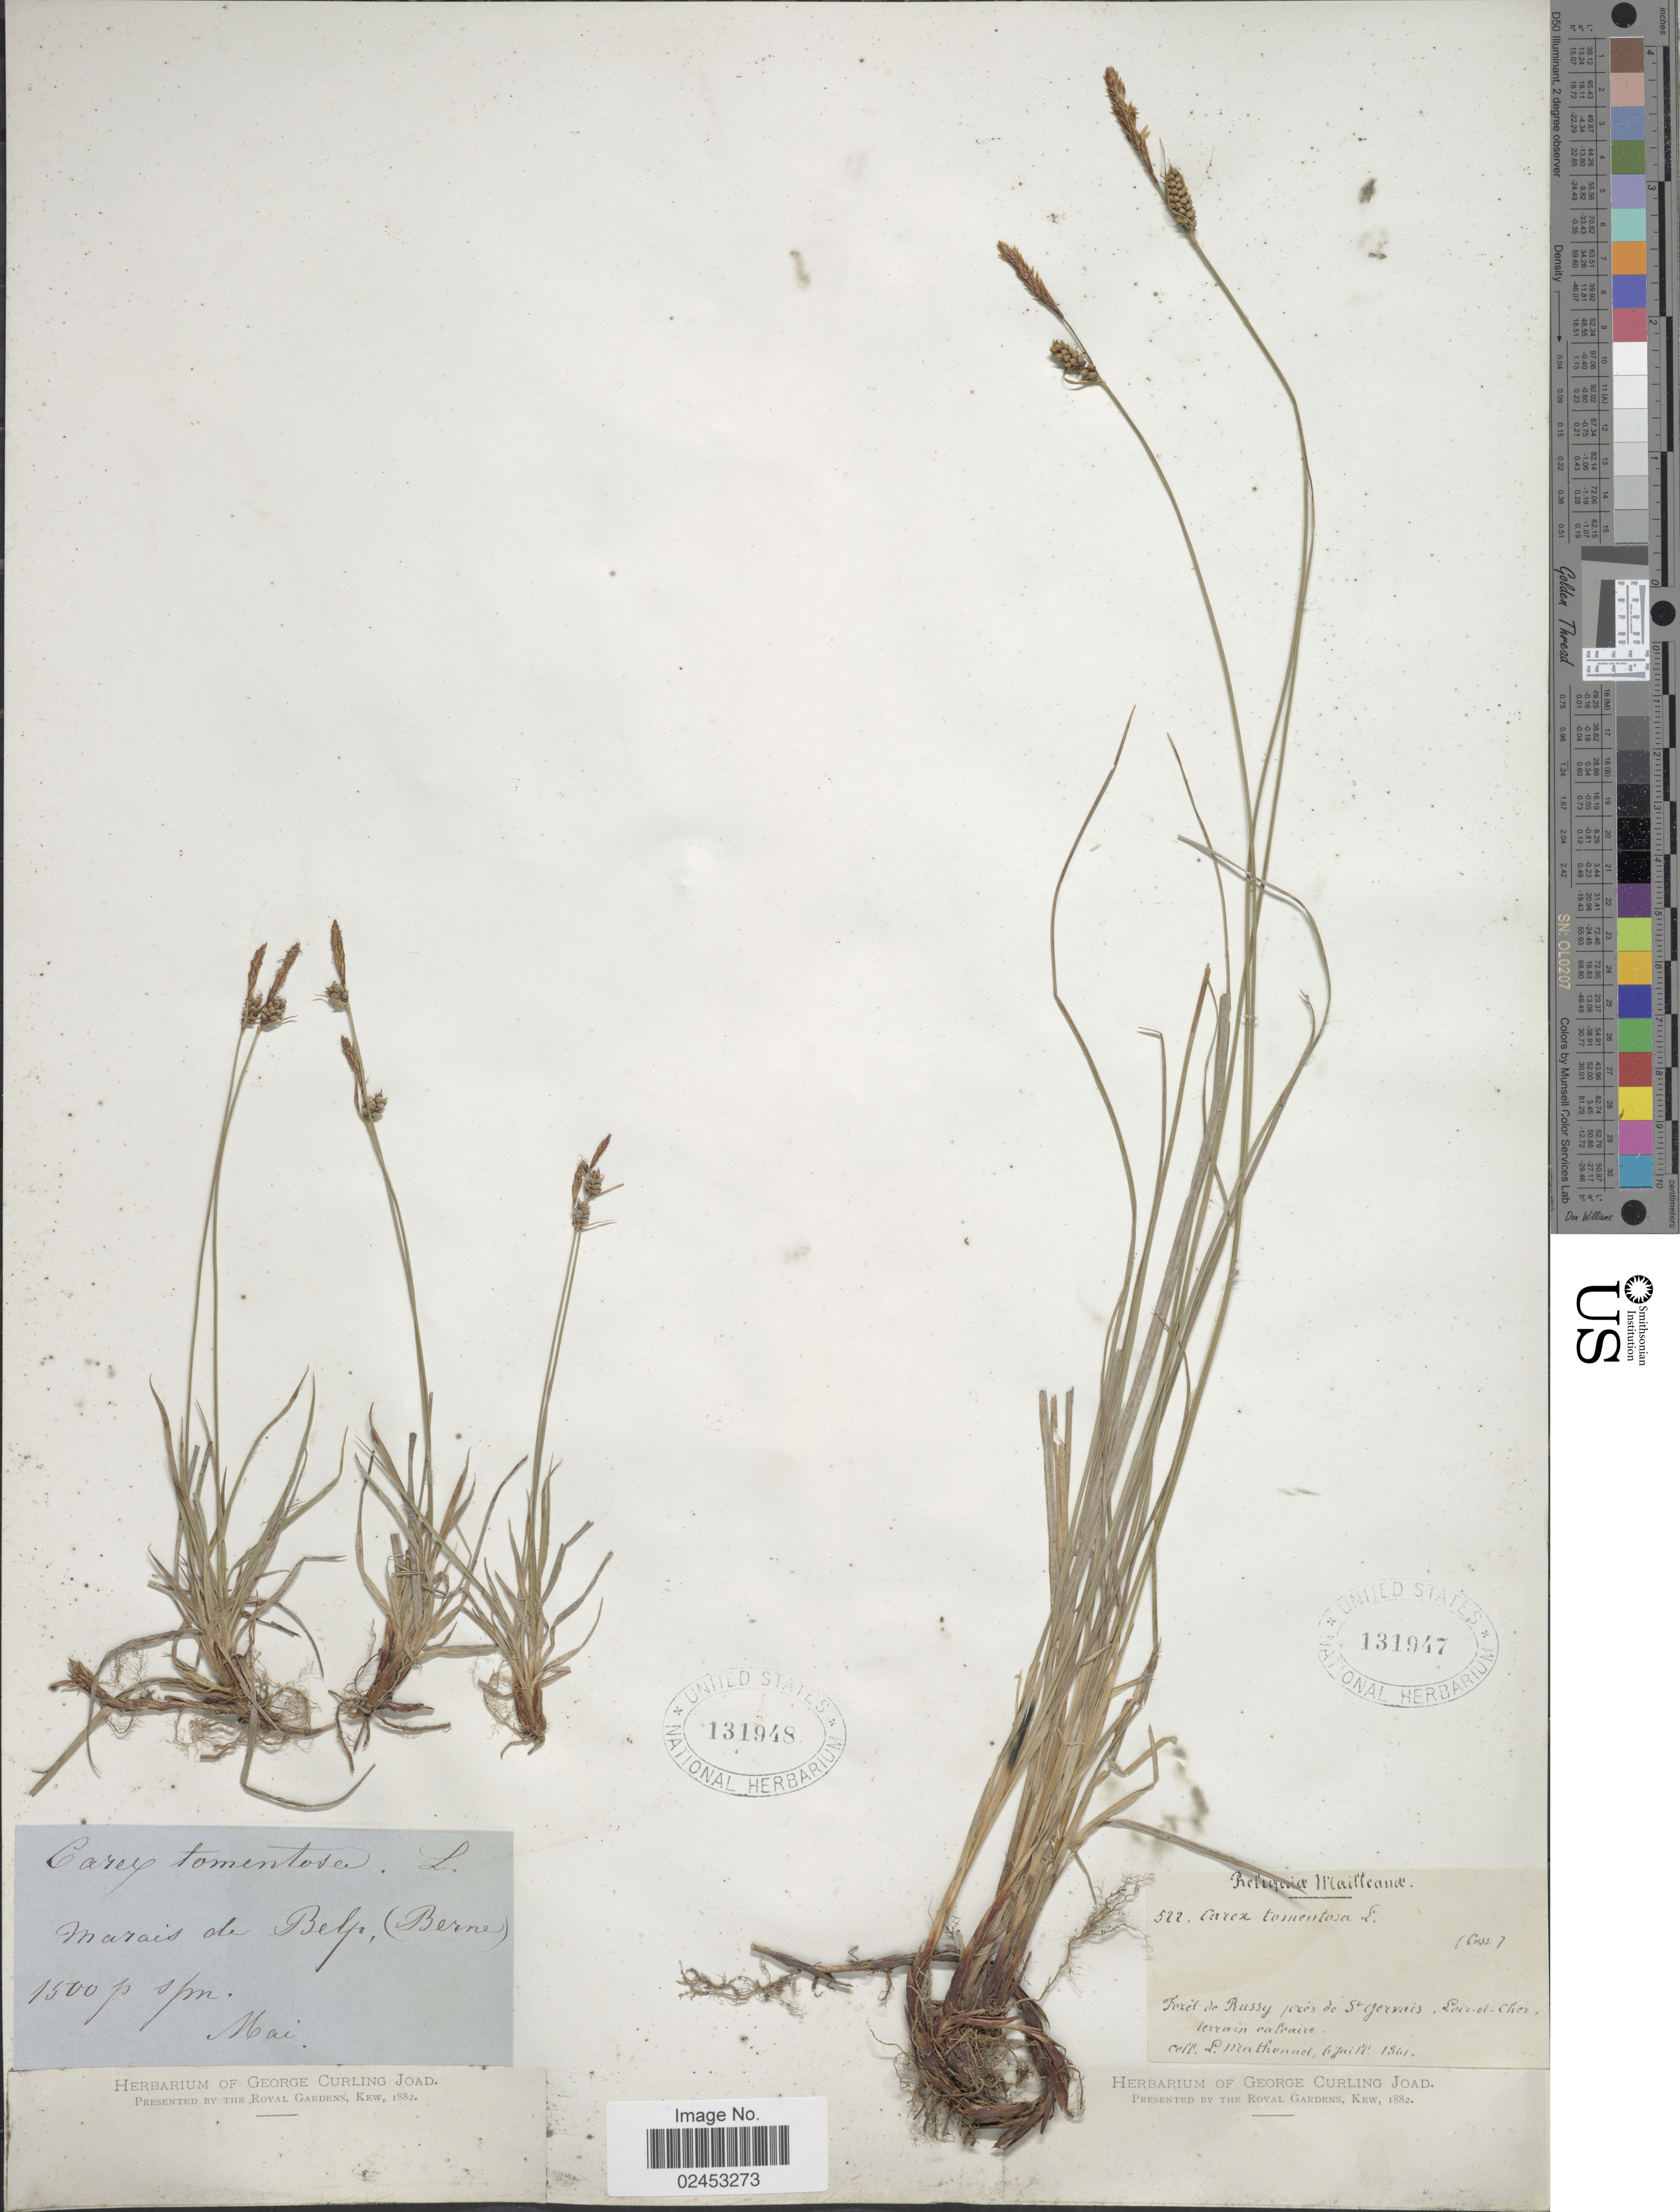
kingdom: Plantae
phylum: Tracheophyta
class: Liliopsida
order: Poales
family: Cyperaceae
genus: Carex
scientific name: Carex tomentosa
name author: L.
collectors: L. Mathonnet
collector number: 522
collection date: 1861-07-06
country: France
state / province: Auvergne-Rhône-Alpes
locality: Foret de Russy pres de St. Gervais, Loir-et-Cher, terrain calcaire.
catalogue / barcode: US 131947-2